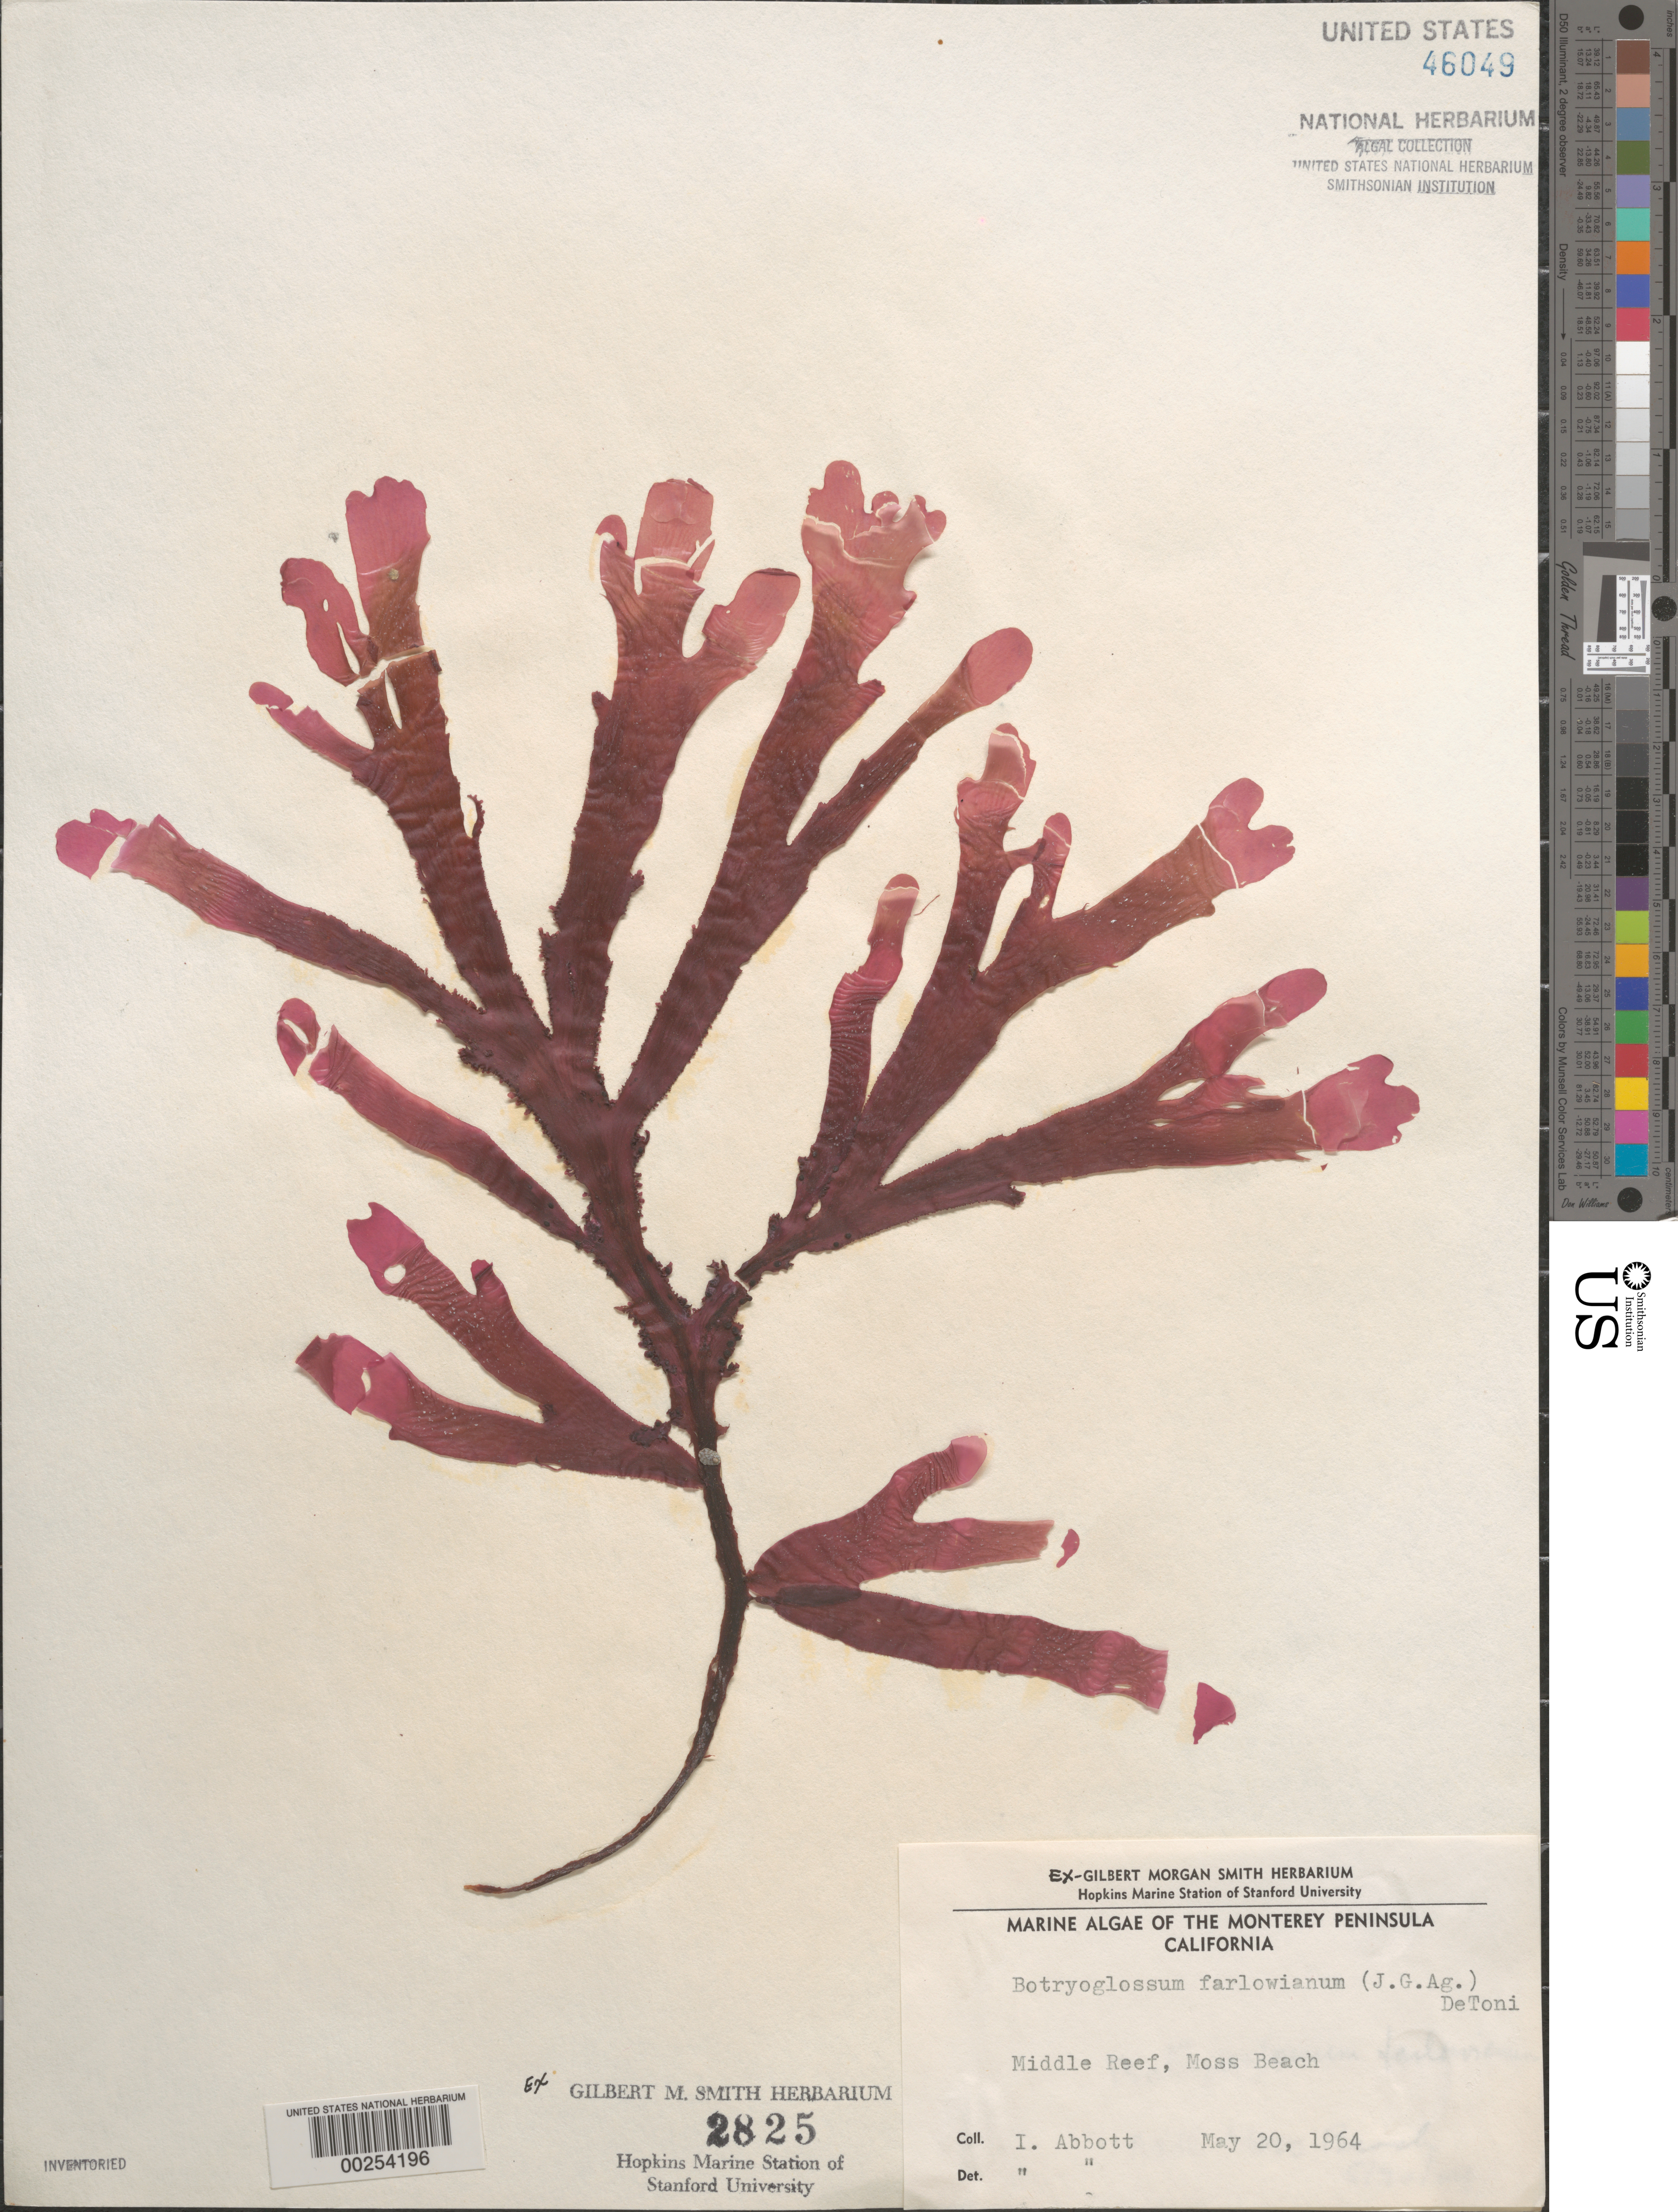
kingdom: Plantae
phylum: Rhodophyta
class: Florideophyceae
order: Ceramiales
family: Delesseriaceae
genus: Botryoglossum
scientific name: Botryoglossum farlowianum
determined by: Abbott, Isabella A.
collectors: I. A. Abbott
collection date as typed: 20 May 1964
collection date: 1964-05-20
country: United States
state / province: California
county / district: Monterey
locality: Middle reef of Moss Beach, Monterey Peninsula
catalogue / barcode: US 46049